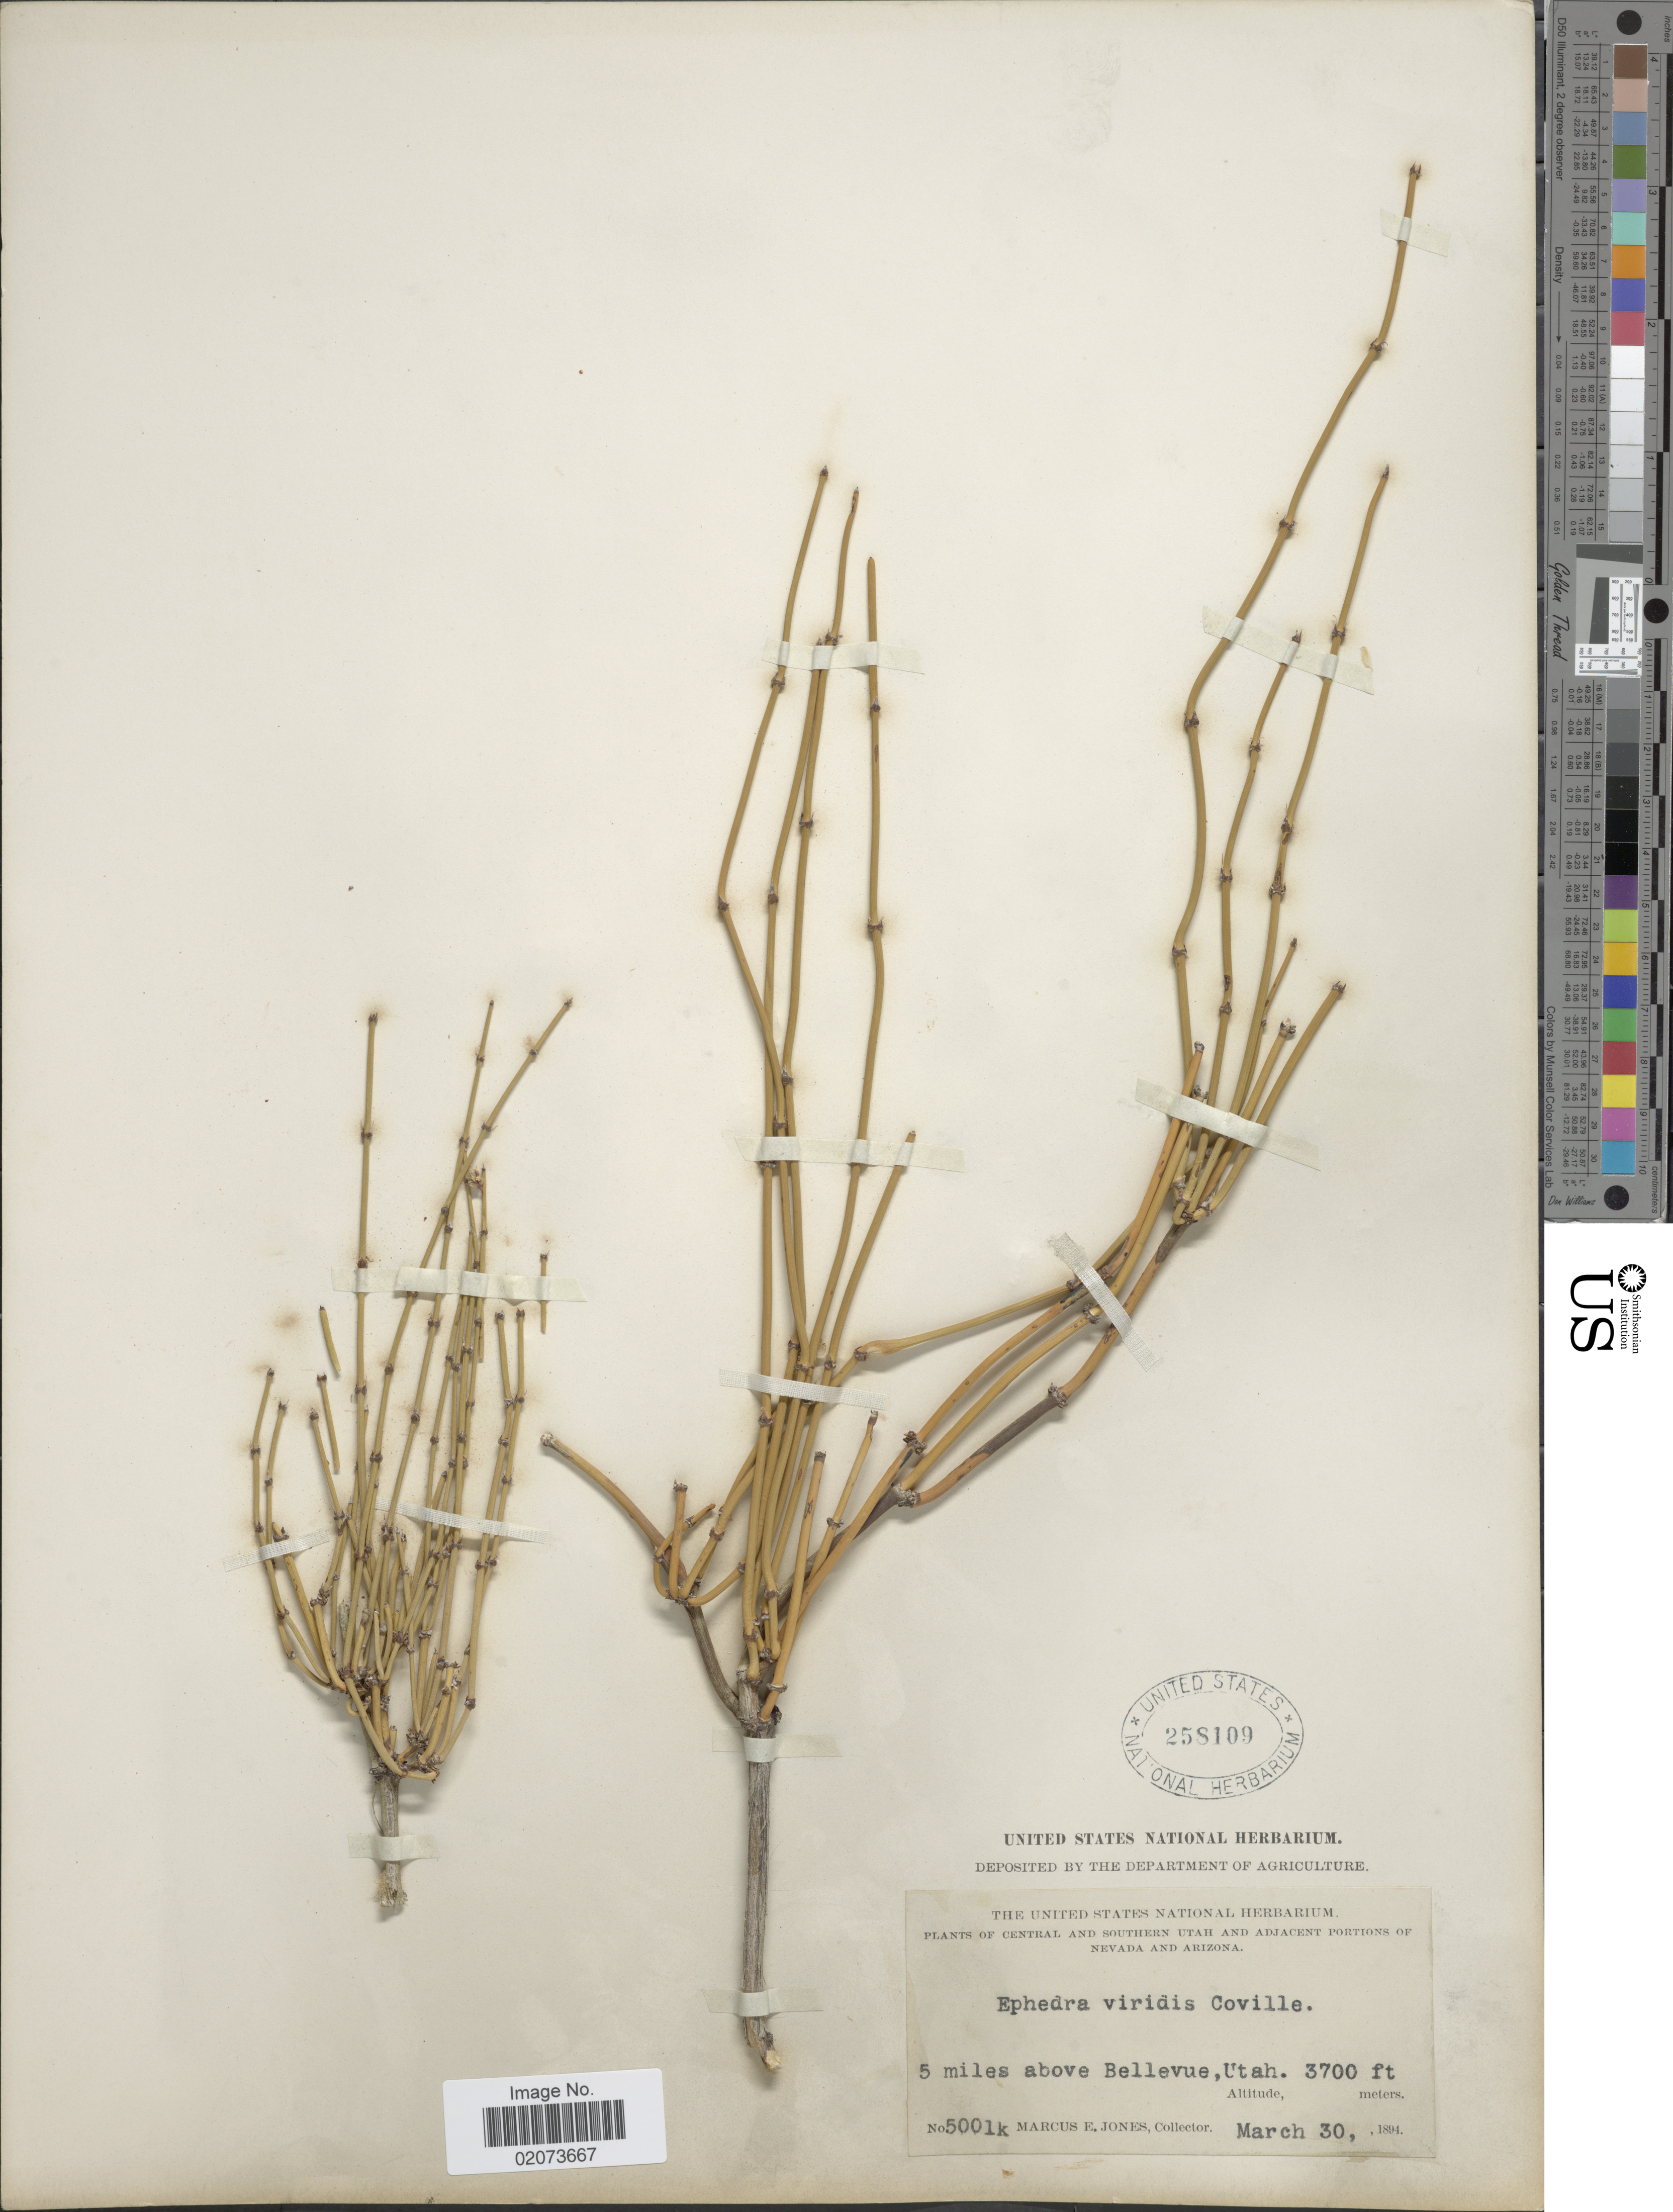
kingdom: Plantae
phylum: Tracheophyta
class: Gnetopsida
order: Ephedrales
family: Ephedraceae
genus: Ephedra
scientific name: Ephedra viridis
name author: Coville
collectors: M. E. Jones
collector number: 5001k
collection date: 1894-03-30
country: United States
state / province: Utah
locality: Central and southern Utah, 5 miles above Bellevue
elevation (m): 1128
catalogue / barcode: US 258109